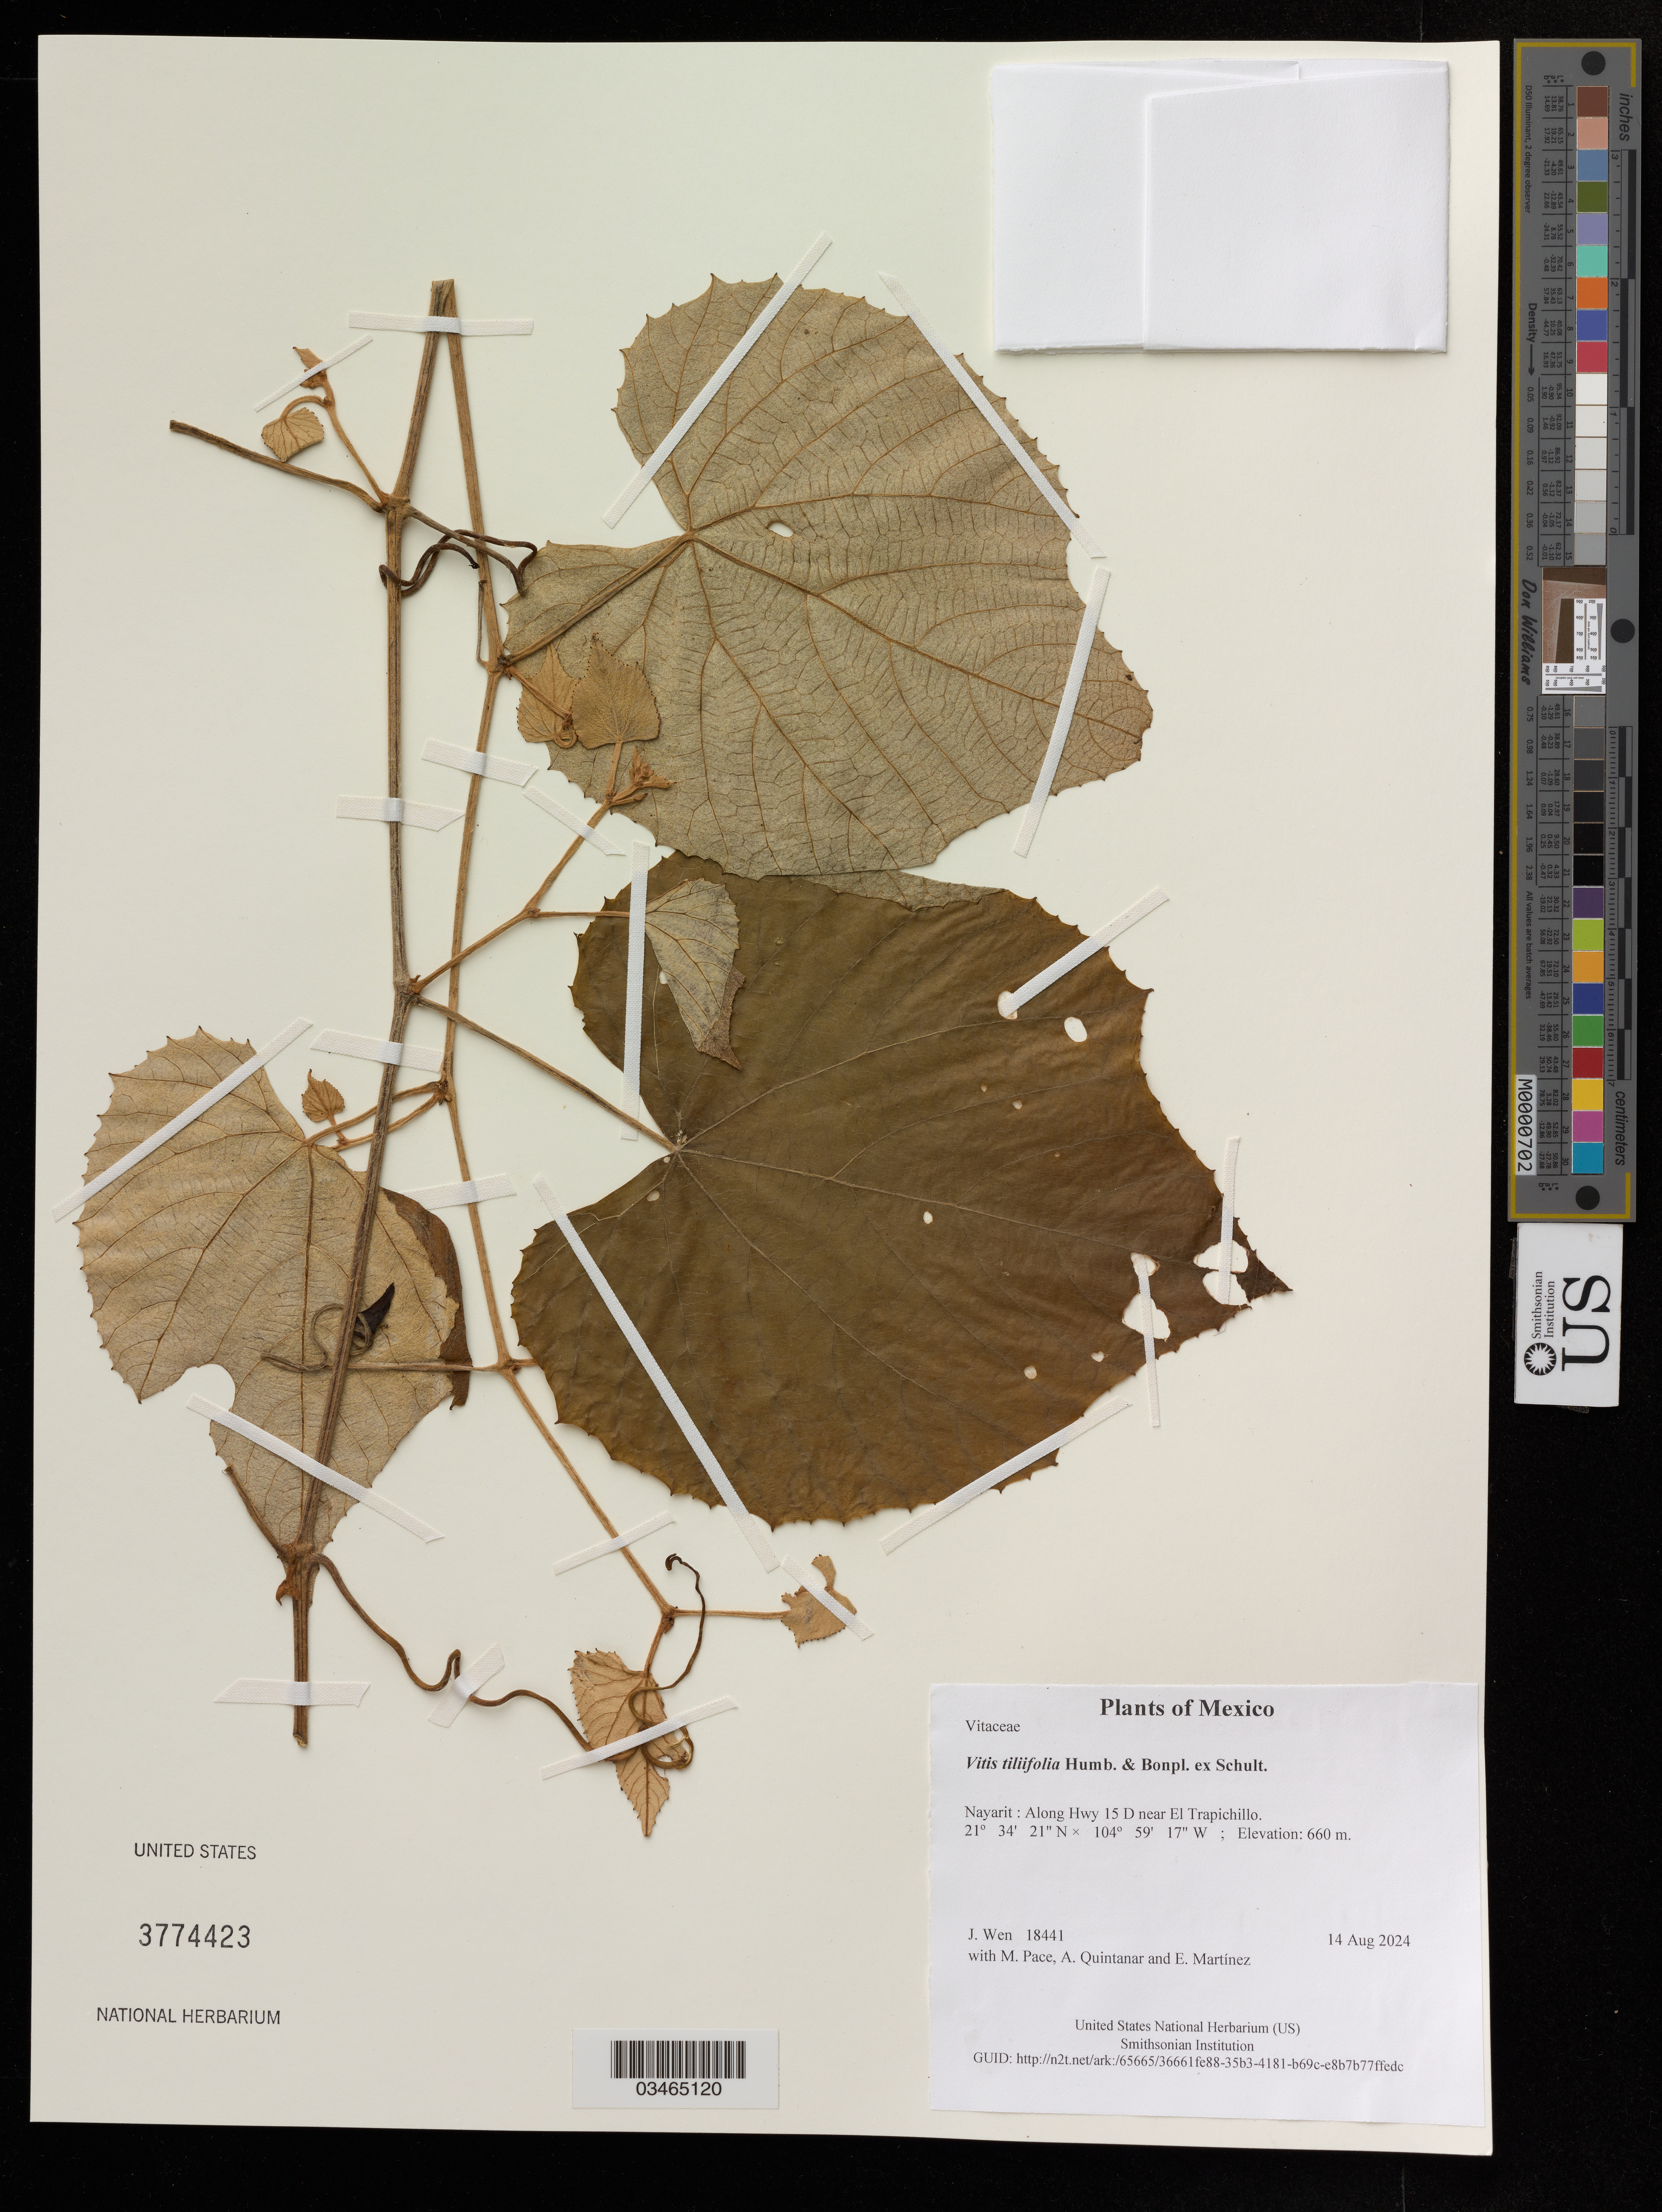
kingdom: Plantae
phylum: Tracheophyta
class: Magnoliopsida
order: Vitales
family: Vitaceae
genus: Vitis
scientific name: Vitis tiliifolia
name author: Humb. & Bonpl. ex Schult.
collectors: J. Wen, M. Pace, A. Quintanar & E. Martínez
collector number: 18441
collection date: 2024-08-14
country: Mexico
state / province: Nayarit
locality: Nayarit: Along Hwy 15 D near El Trapichillo.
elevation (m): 660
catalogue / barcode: US 3774423